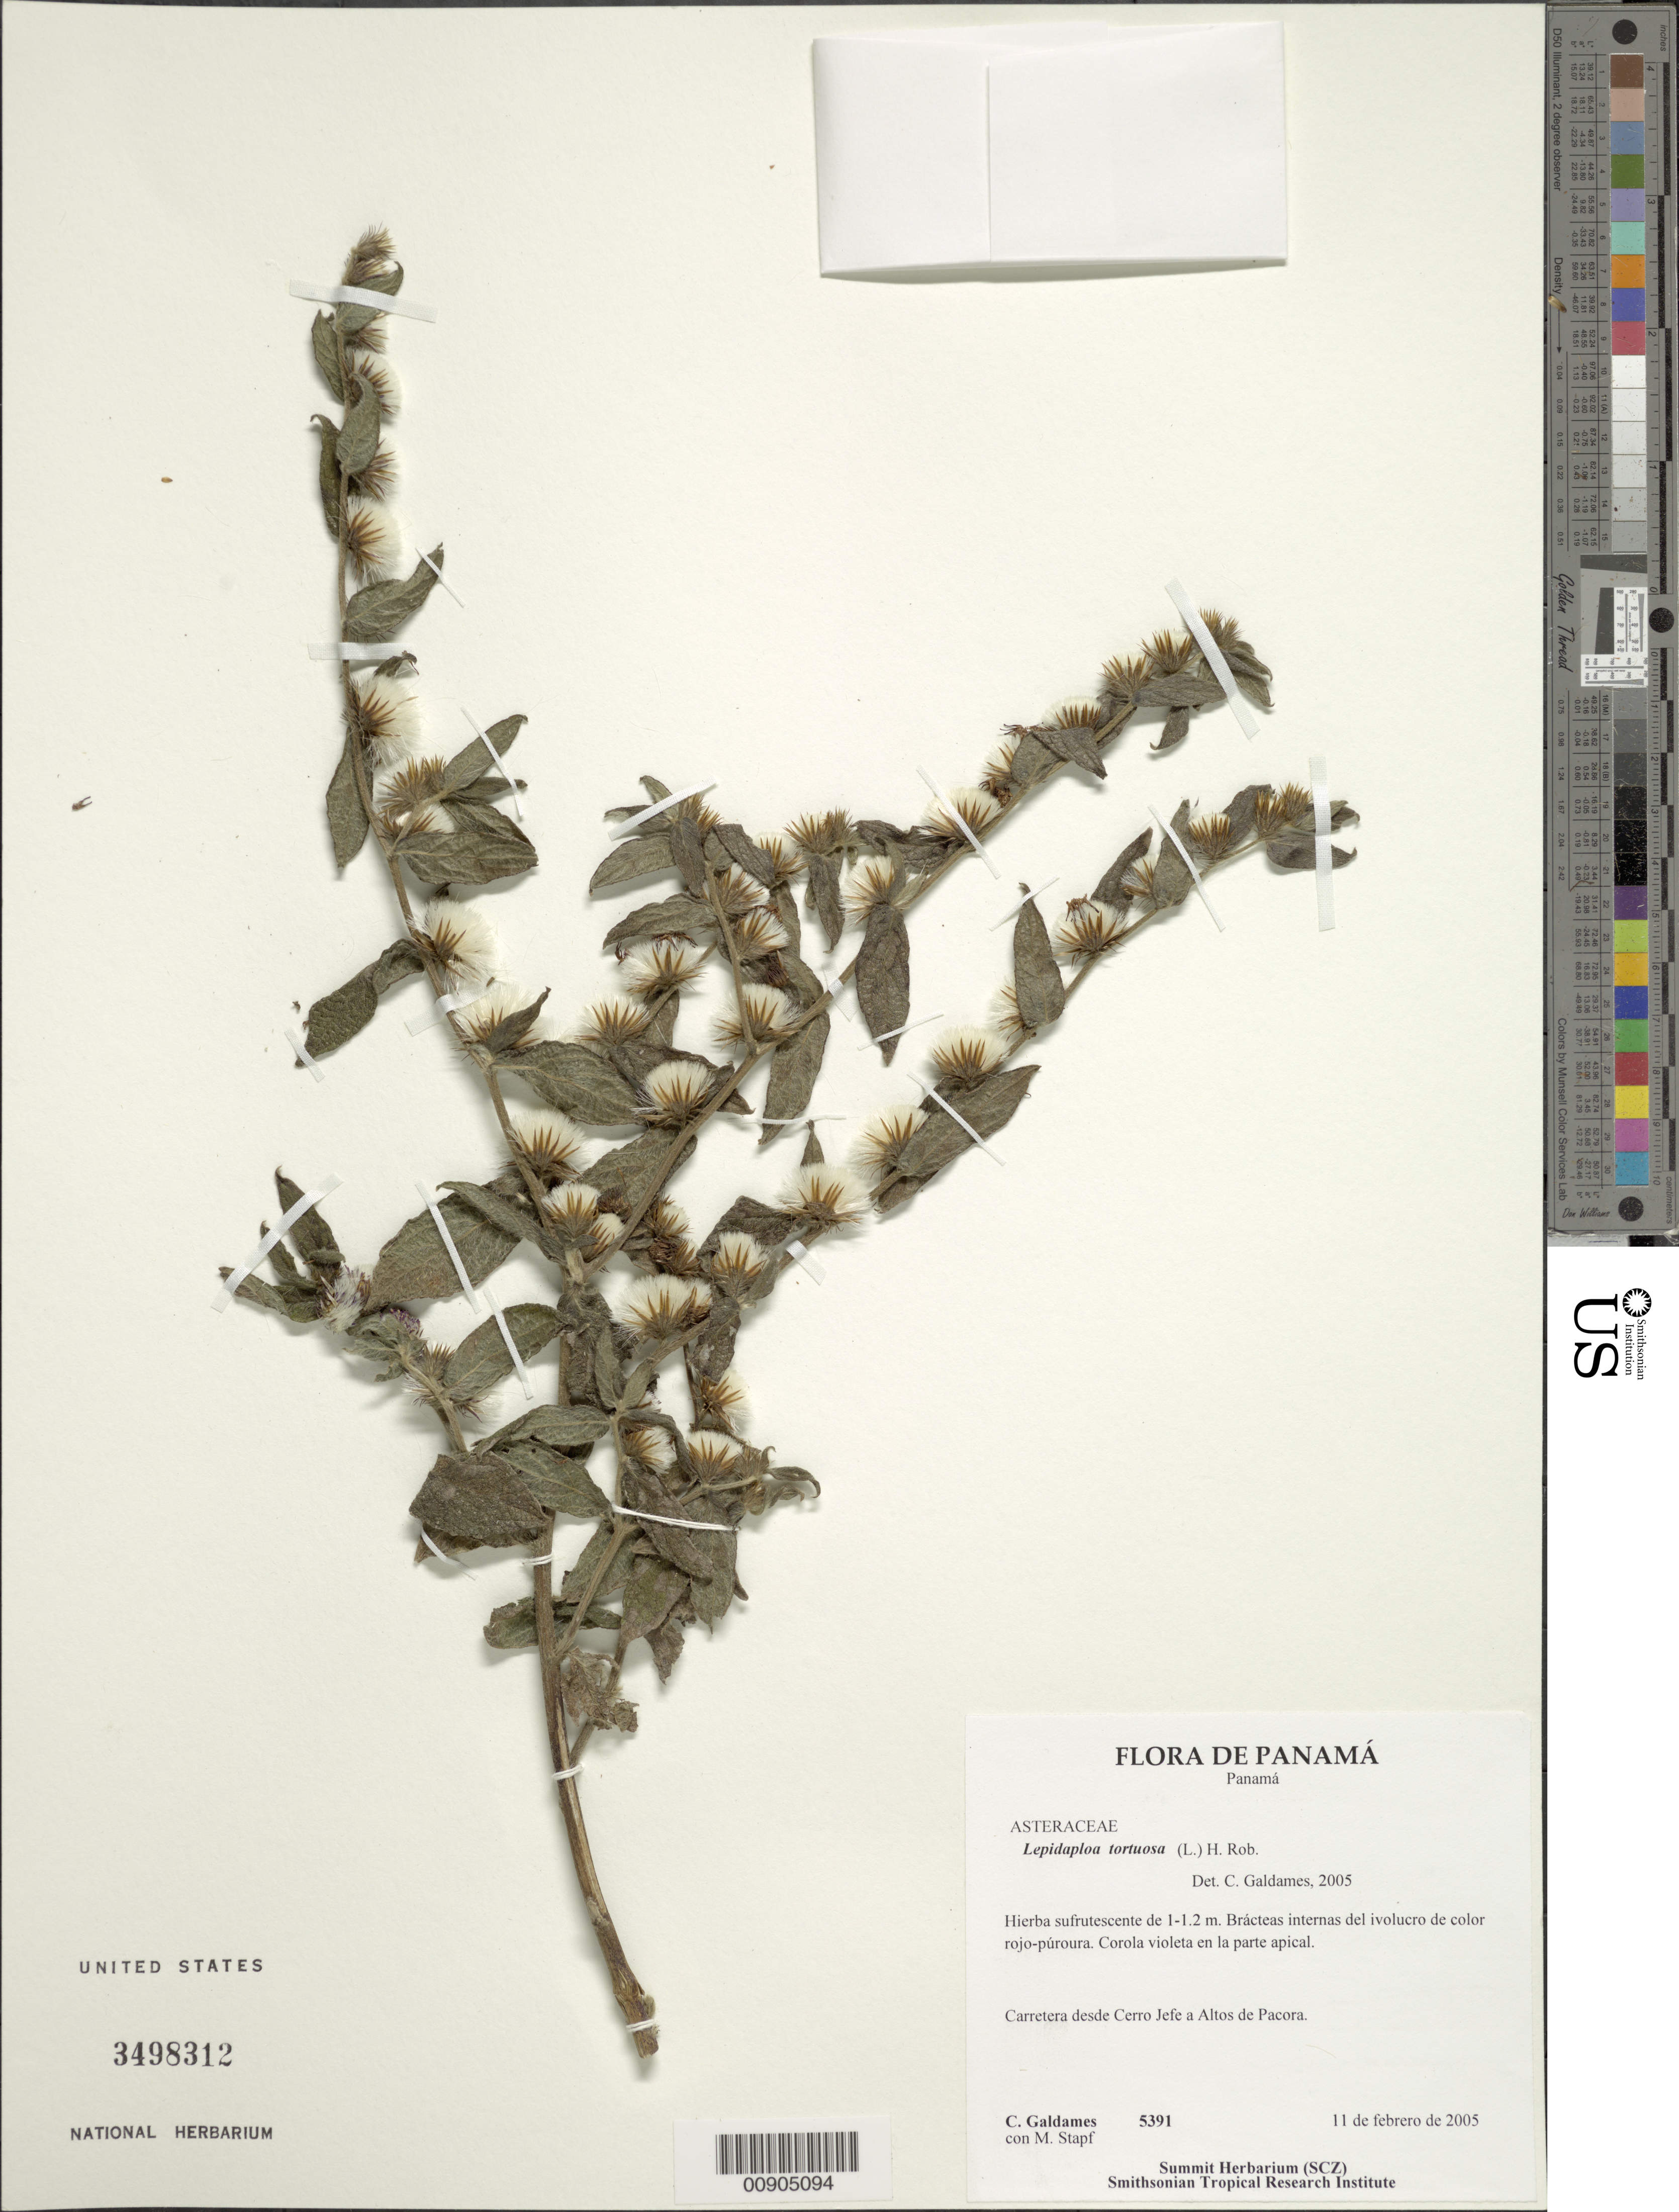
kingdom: Plantae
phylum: Tracheophyta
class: Magnoliopsida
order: Asterales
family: Asteraceae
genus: Lepidaploa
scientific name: Lepidaploa salzmannii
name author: (DC.) H. Rob.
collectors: C. Galdames & M. Stapf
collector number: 5391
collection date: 2005-02-11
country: Panama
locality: Cerro Jefe á Altos de Pacora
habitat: Carretera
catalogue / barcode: US 3498312